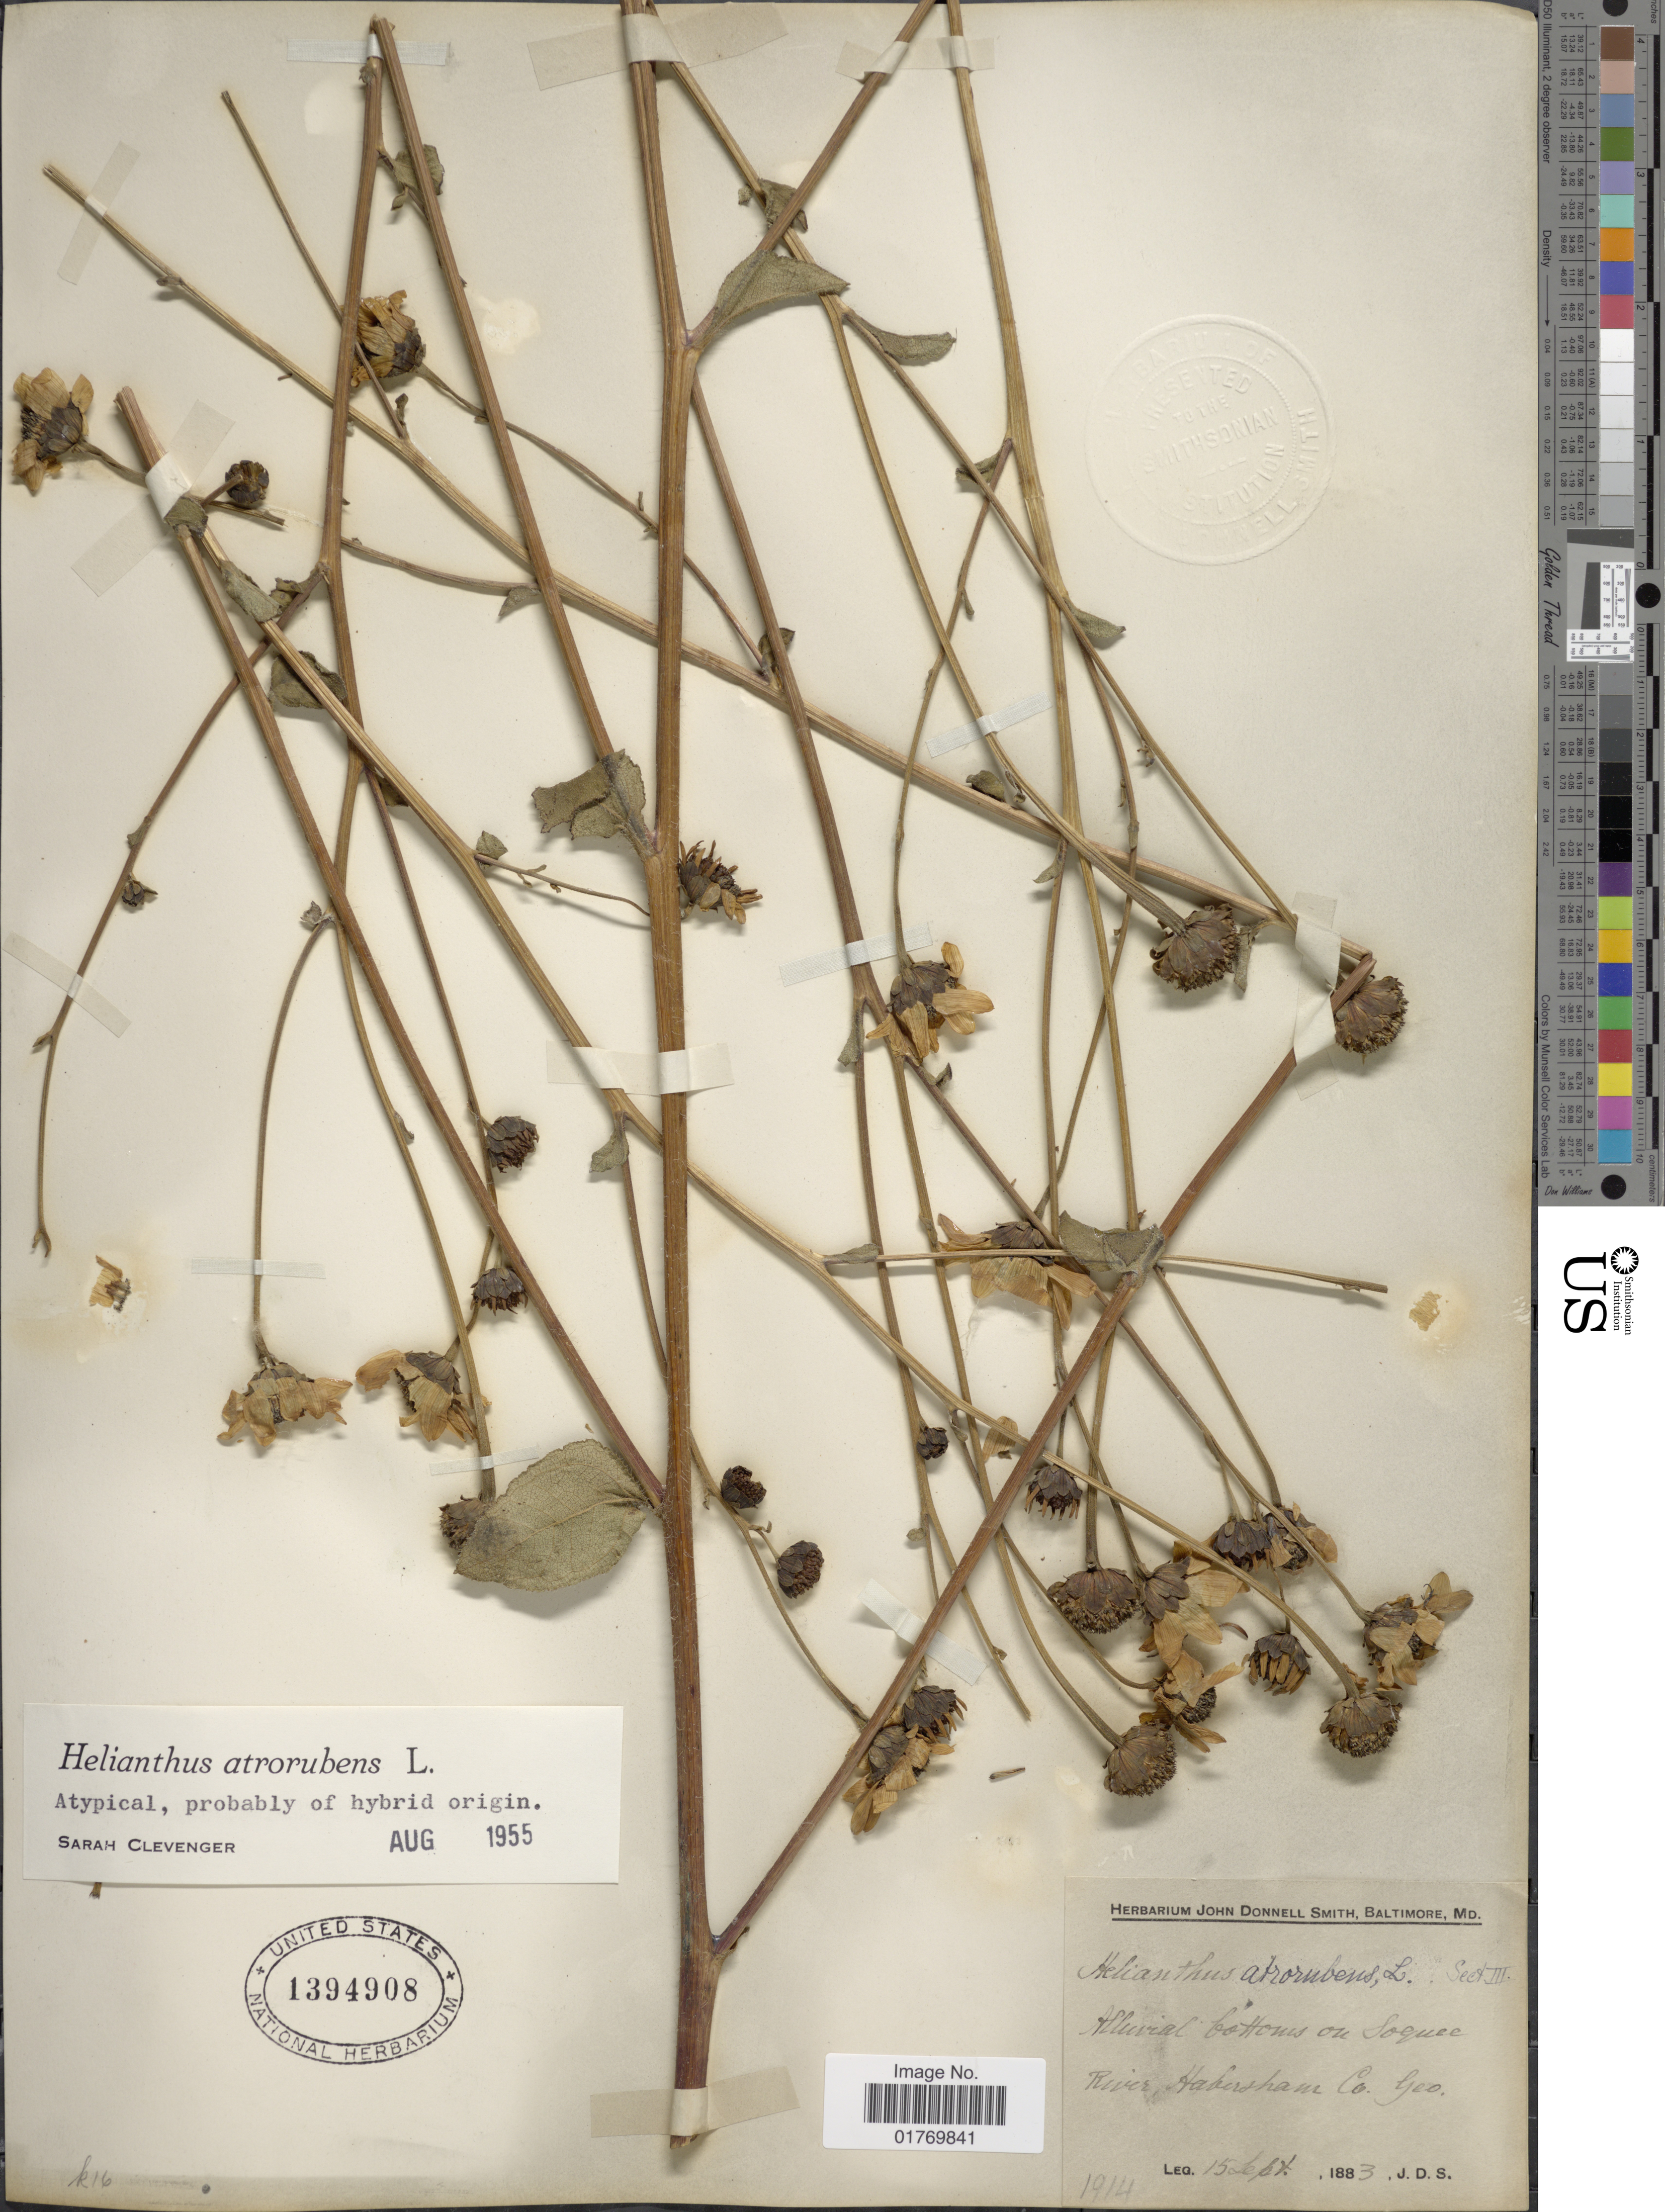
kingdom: Plantae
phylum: Tracheophyta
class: Magnoliopsida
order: Asterales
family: Asteraceae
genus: Helianthus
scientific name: Helianthus atrorubens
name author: L.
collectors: J. Donnell Smith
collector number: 1914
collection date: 1883-09-15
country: United States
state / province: Georgia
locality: Alluvial bottoms on Soquec River, Habersham Co.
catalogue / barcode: US 1394908